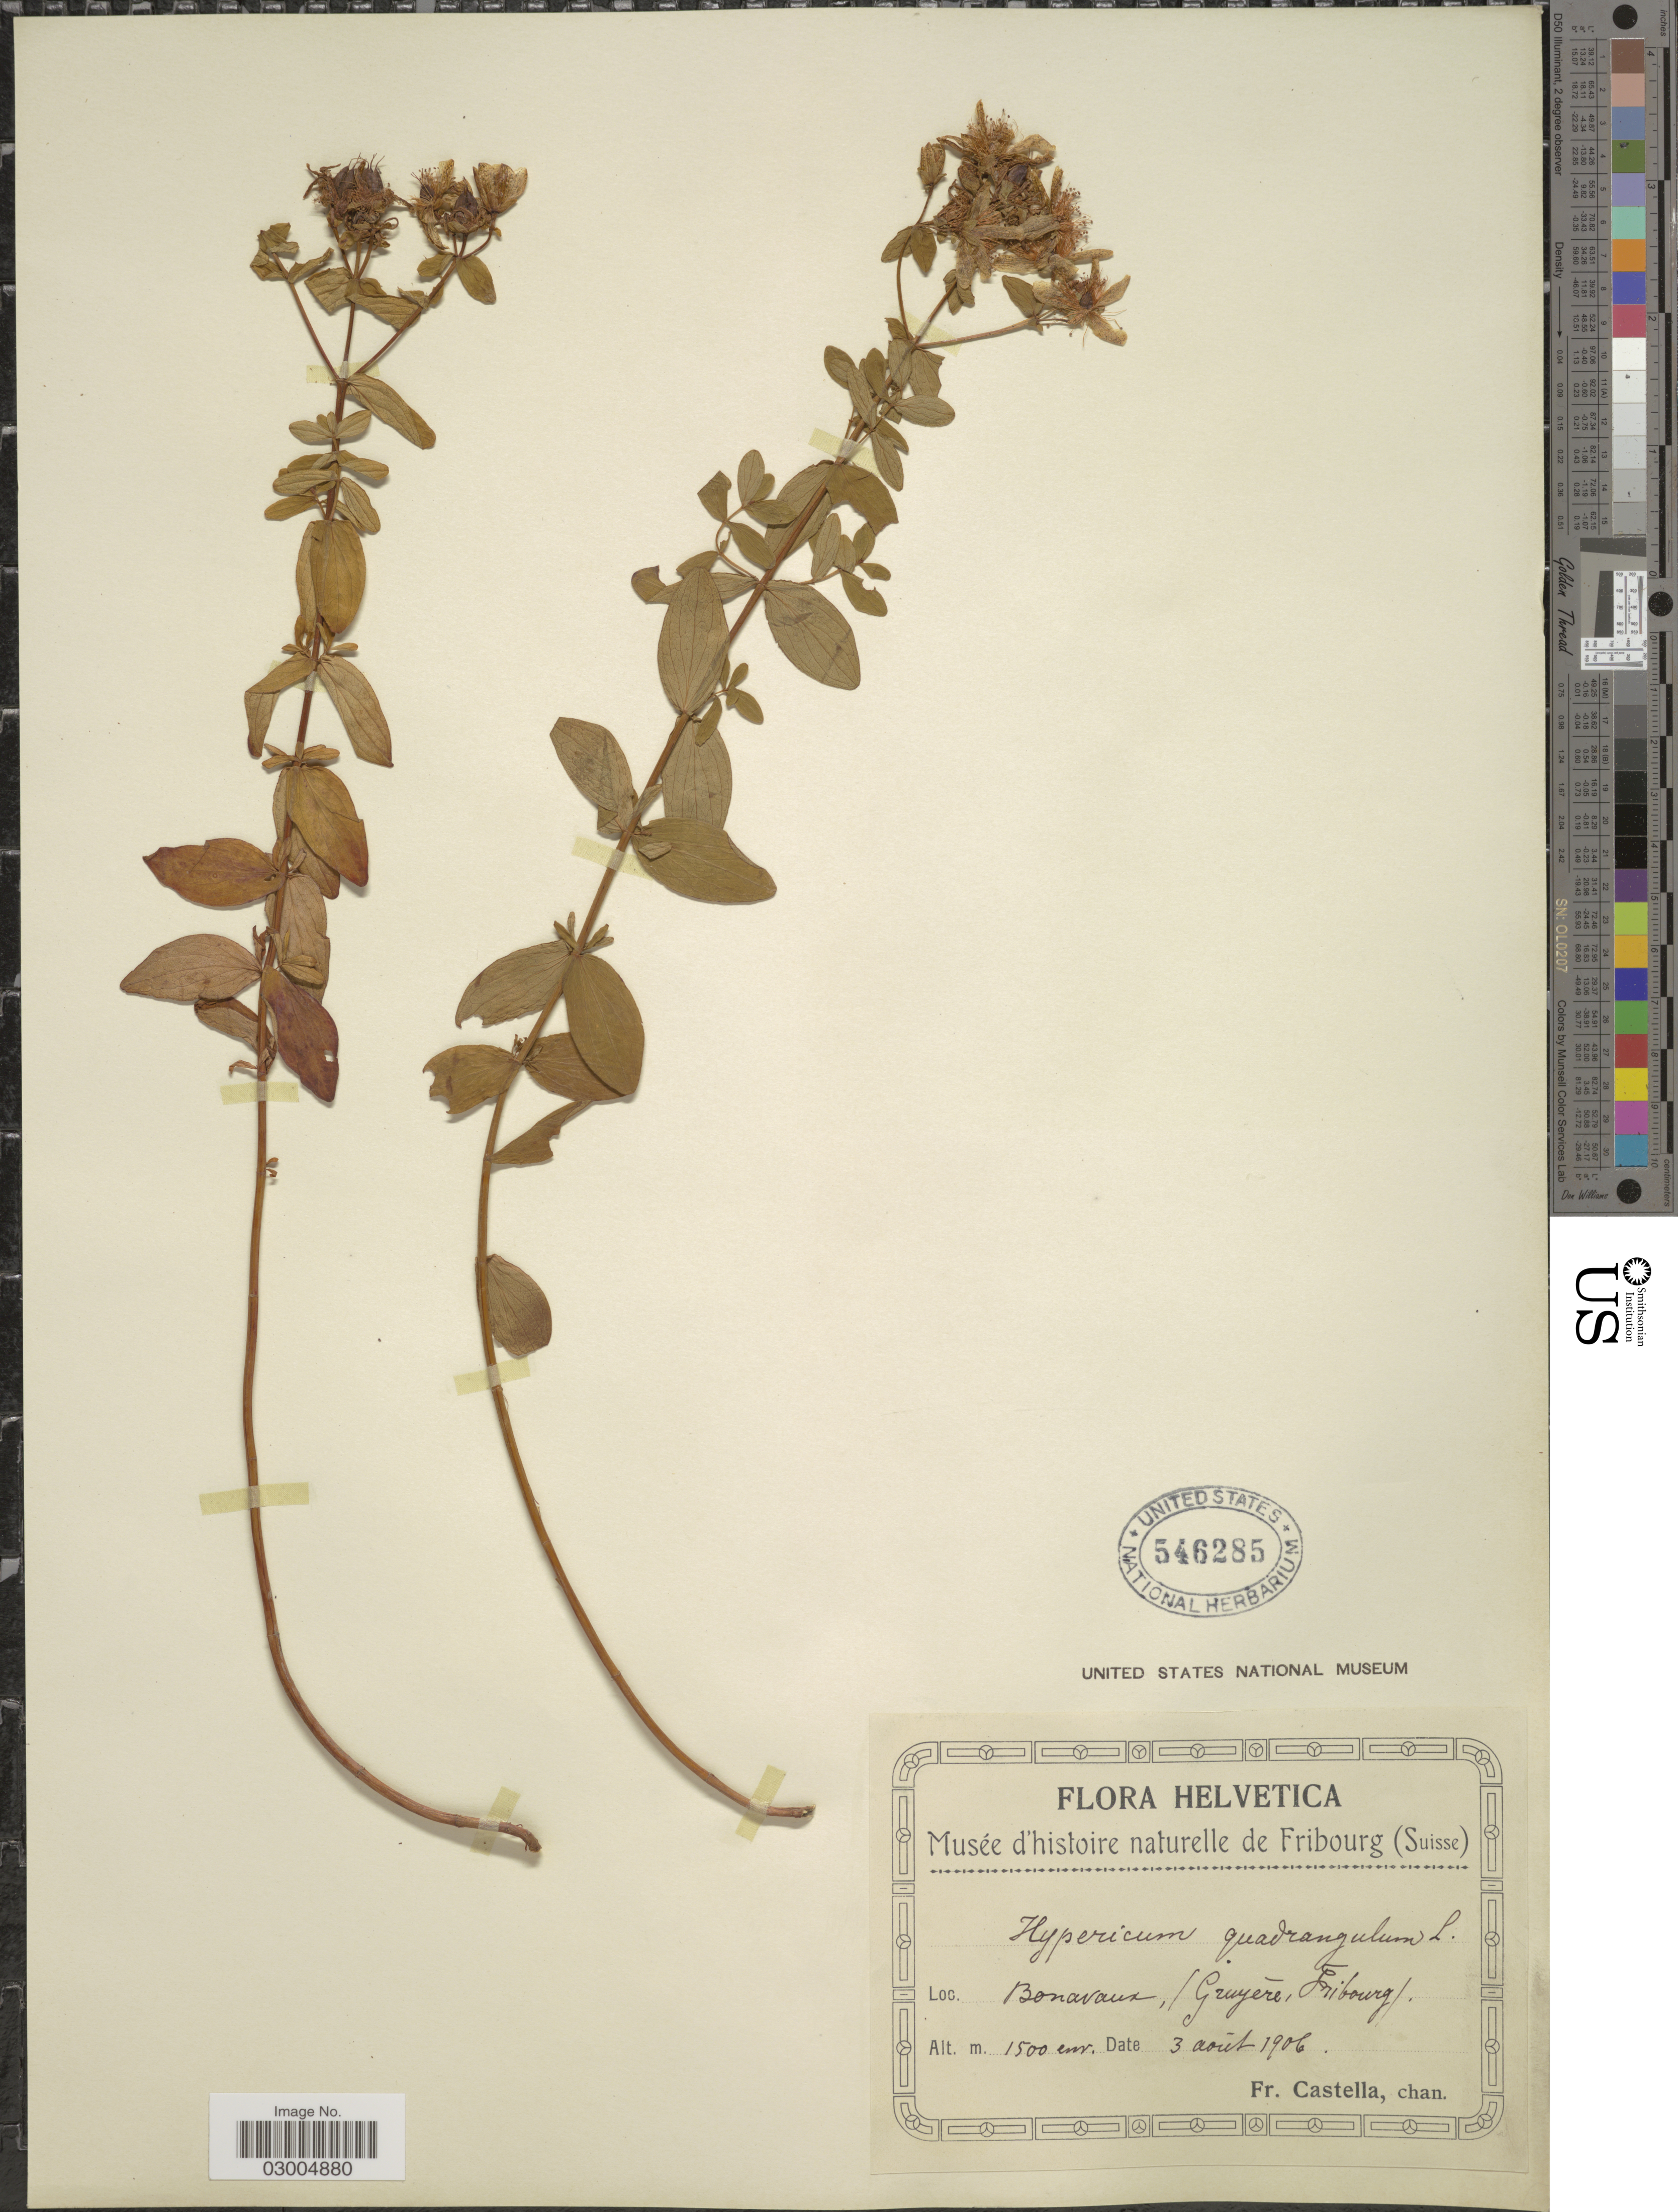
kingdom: Plantae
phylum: Tracheophyta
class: Magnoliopsida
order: Malpighiales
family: Hypericaceae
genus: Hypericum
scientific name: Hypericum quadrangulum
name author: L.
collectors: Fr. Castella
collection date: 1906-08-03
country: Switzerland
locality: Helvetica. Bonavaux, / Gruyére, Fribourg.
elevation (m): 1500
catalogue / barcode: US 546285